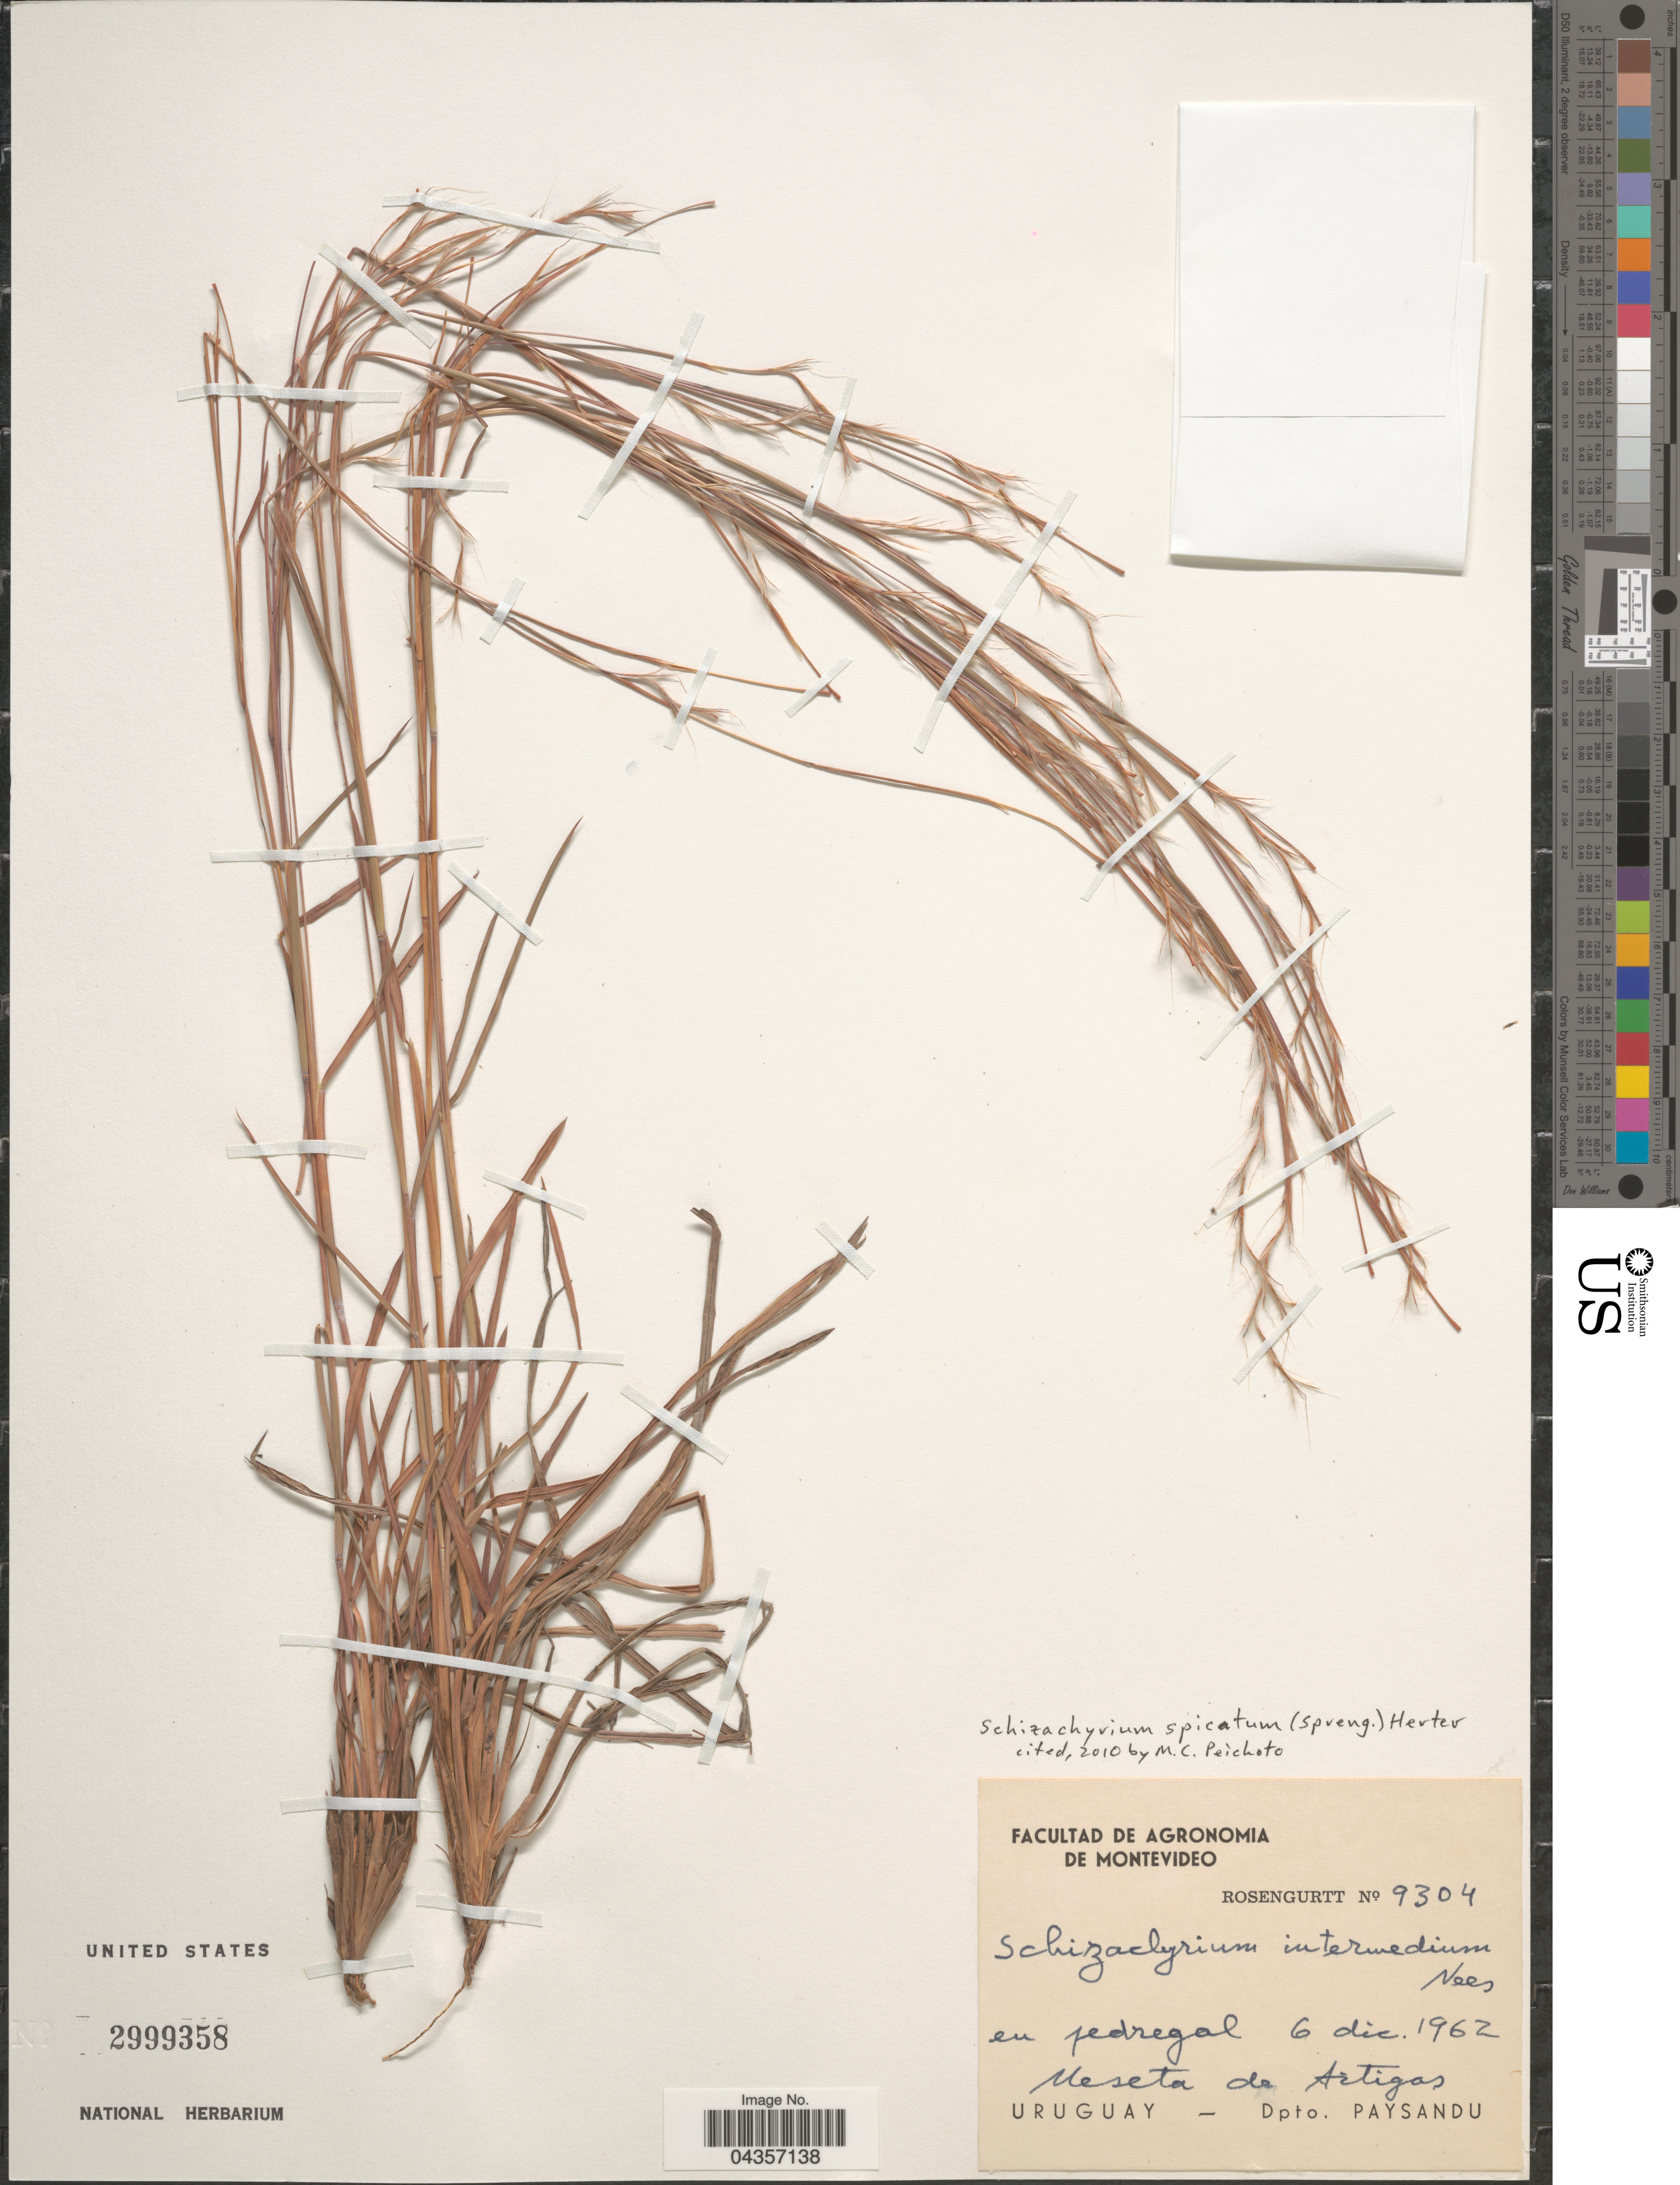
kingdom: Plantae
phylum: Tracheophyta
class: Liliopsida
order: Poales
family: Poaceae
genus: Schizachyrium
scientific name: Schizachyrium spicatum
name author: (Spreng.) Wipff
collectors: Rosengurtt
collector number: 9304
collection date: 1962-12-06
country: Uruguay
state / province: Paysandu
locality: En pedregal. Meseta de Artigas. Dpto. Paysandu.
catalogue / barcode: US 2999358